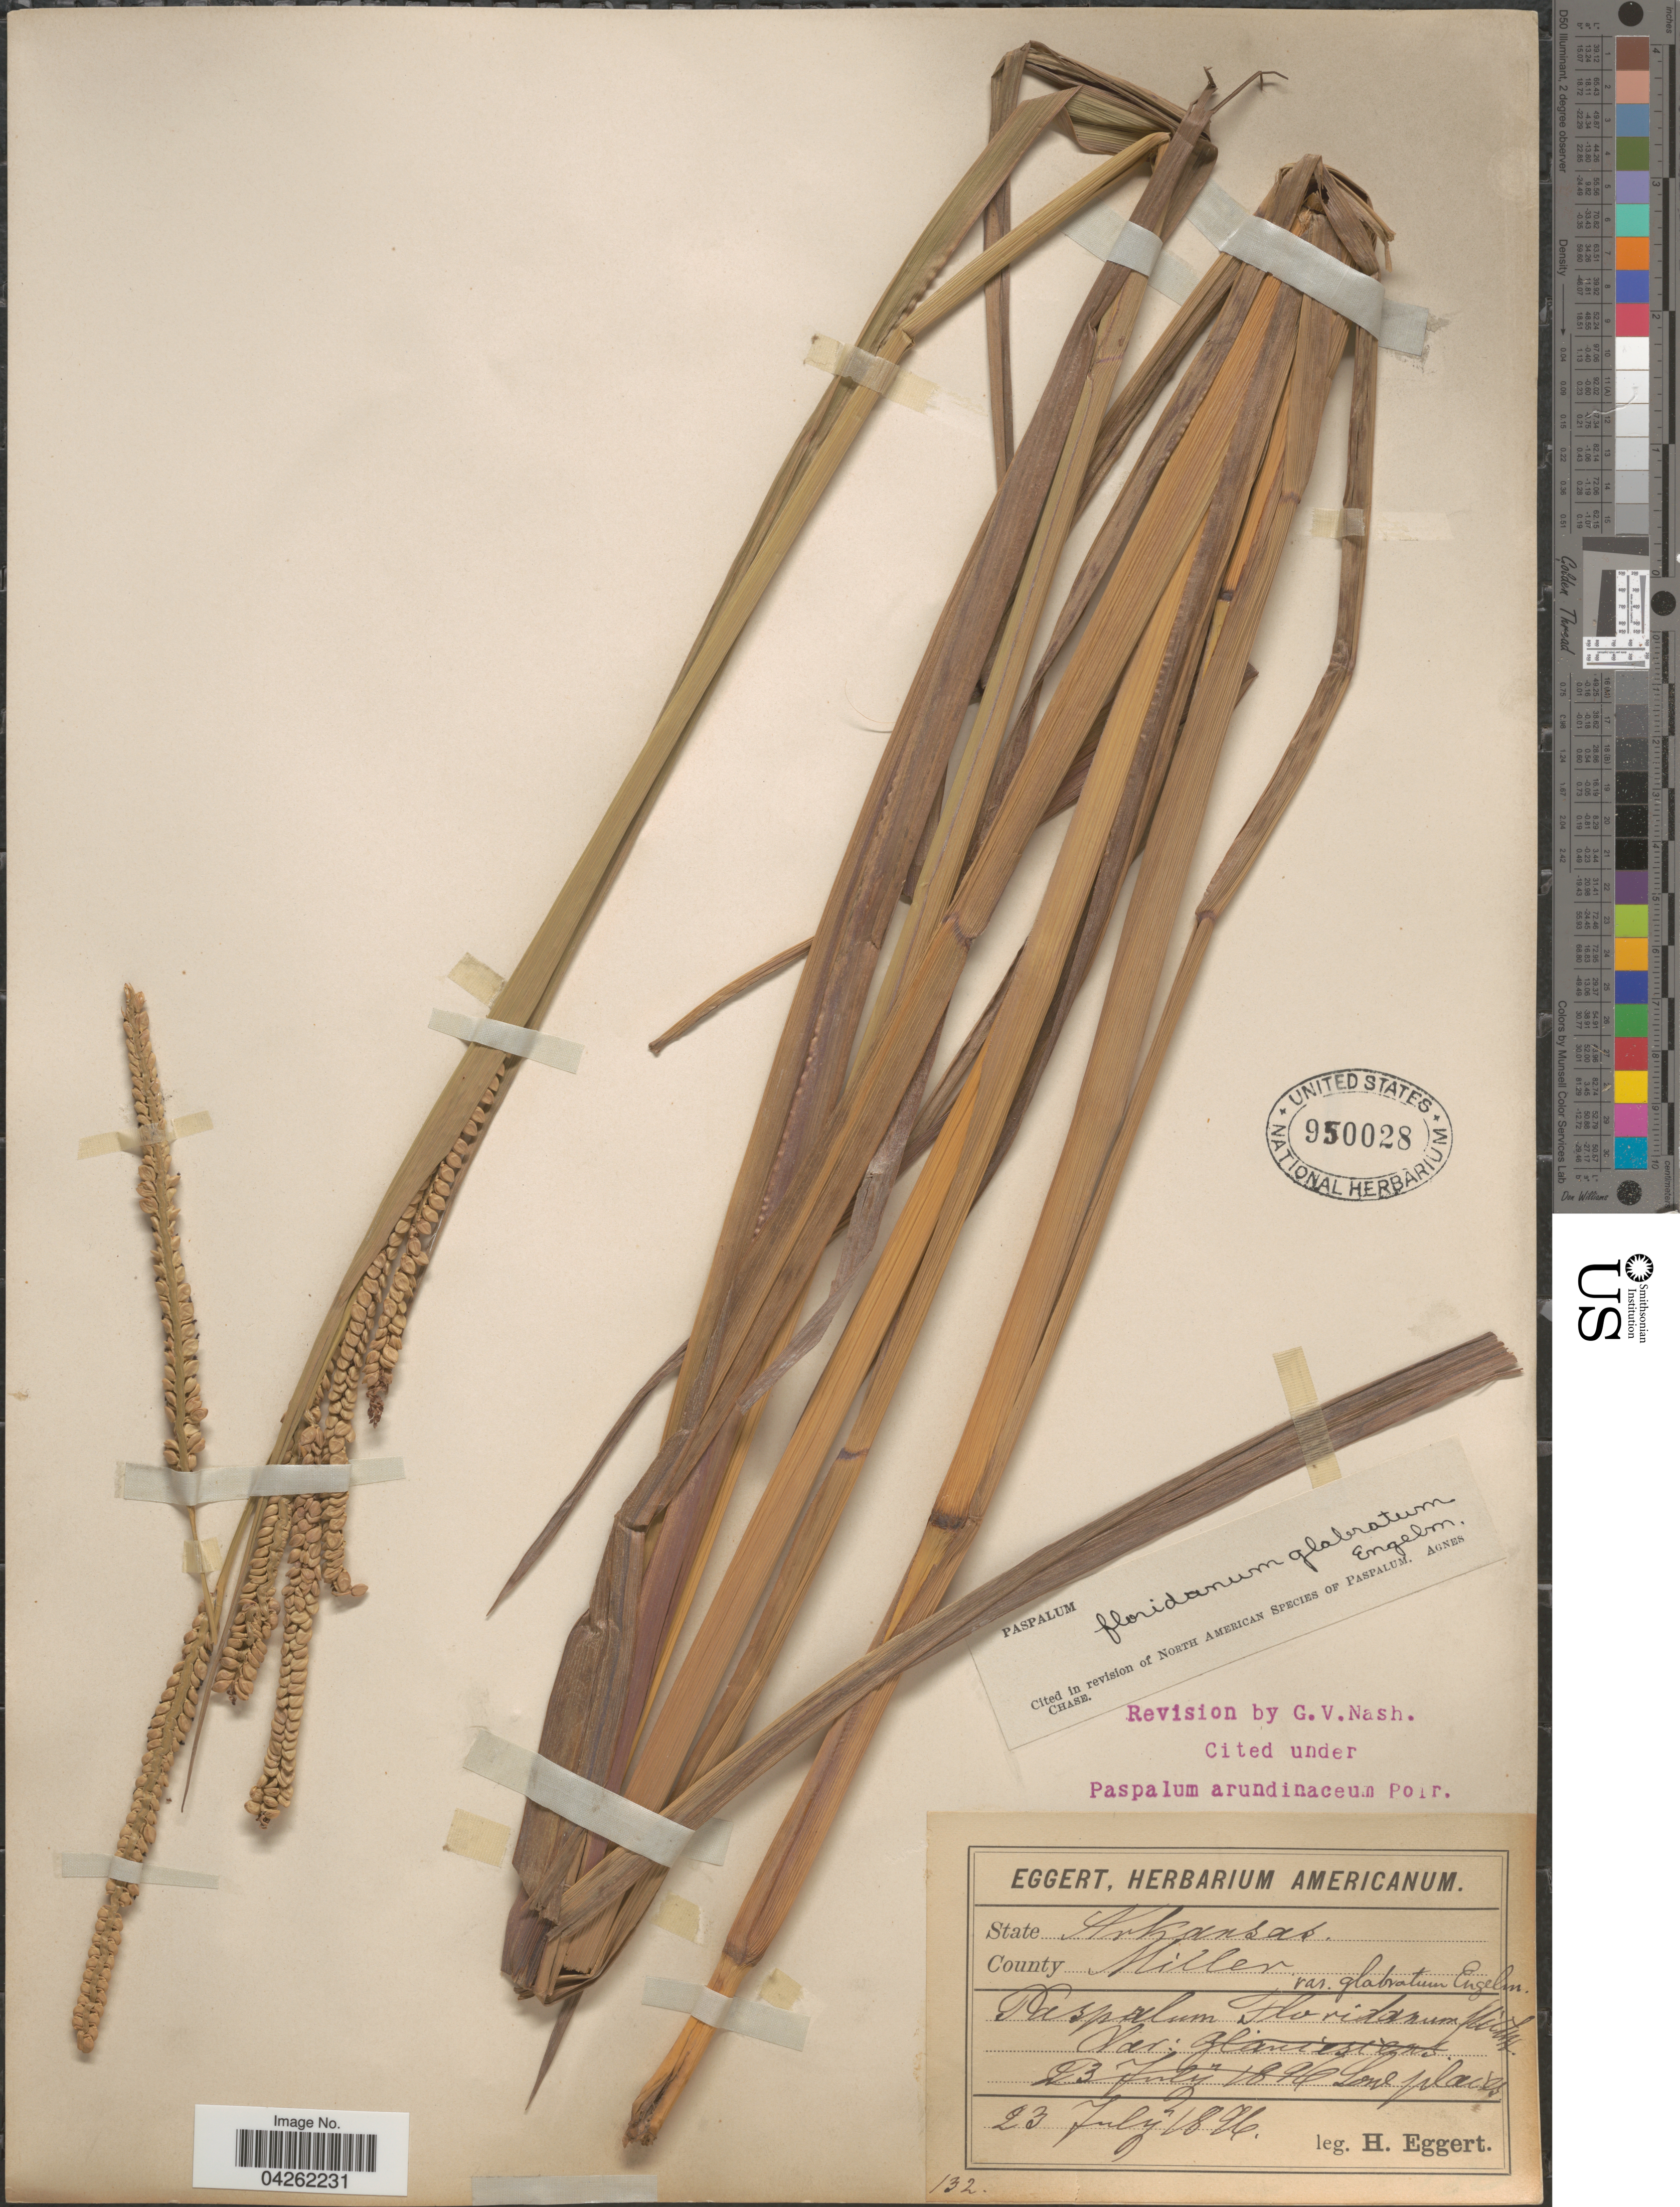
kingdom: Plantae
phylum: Tracheophyta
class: Liliopsida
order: Poales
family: Poaceae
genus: Paspalum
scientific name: Paspalum floridanum var. glabratum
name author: Engelm. ex Vasey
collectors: H. Eggert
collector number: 132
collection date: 1896-07-23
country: United States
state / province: Arkansas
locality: County Miller.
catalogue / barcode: US 950028